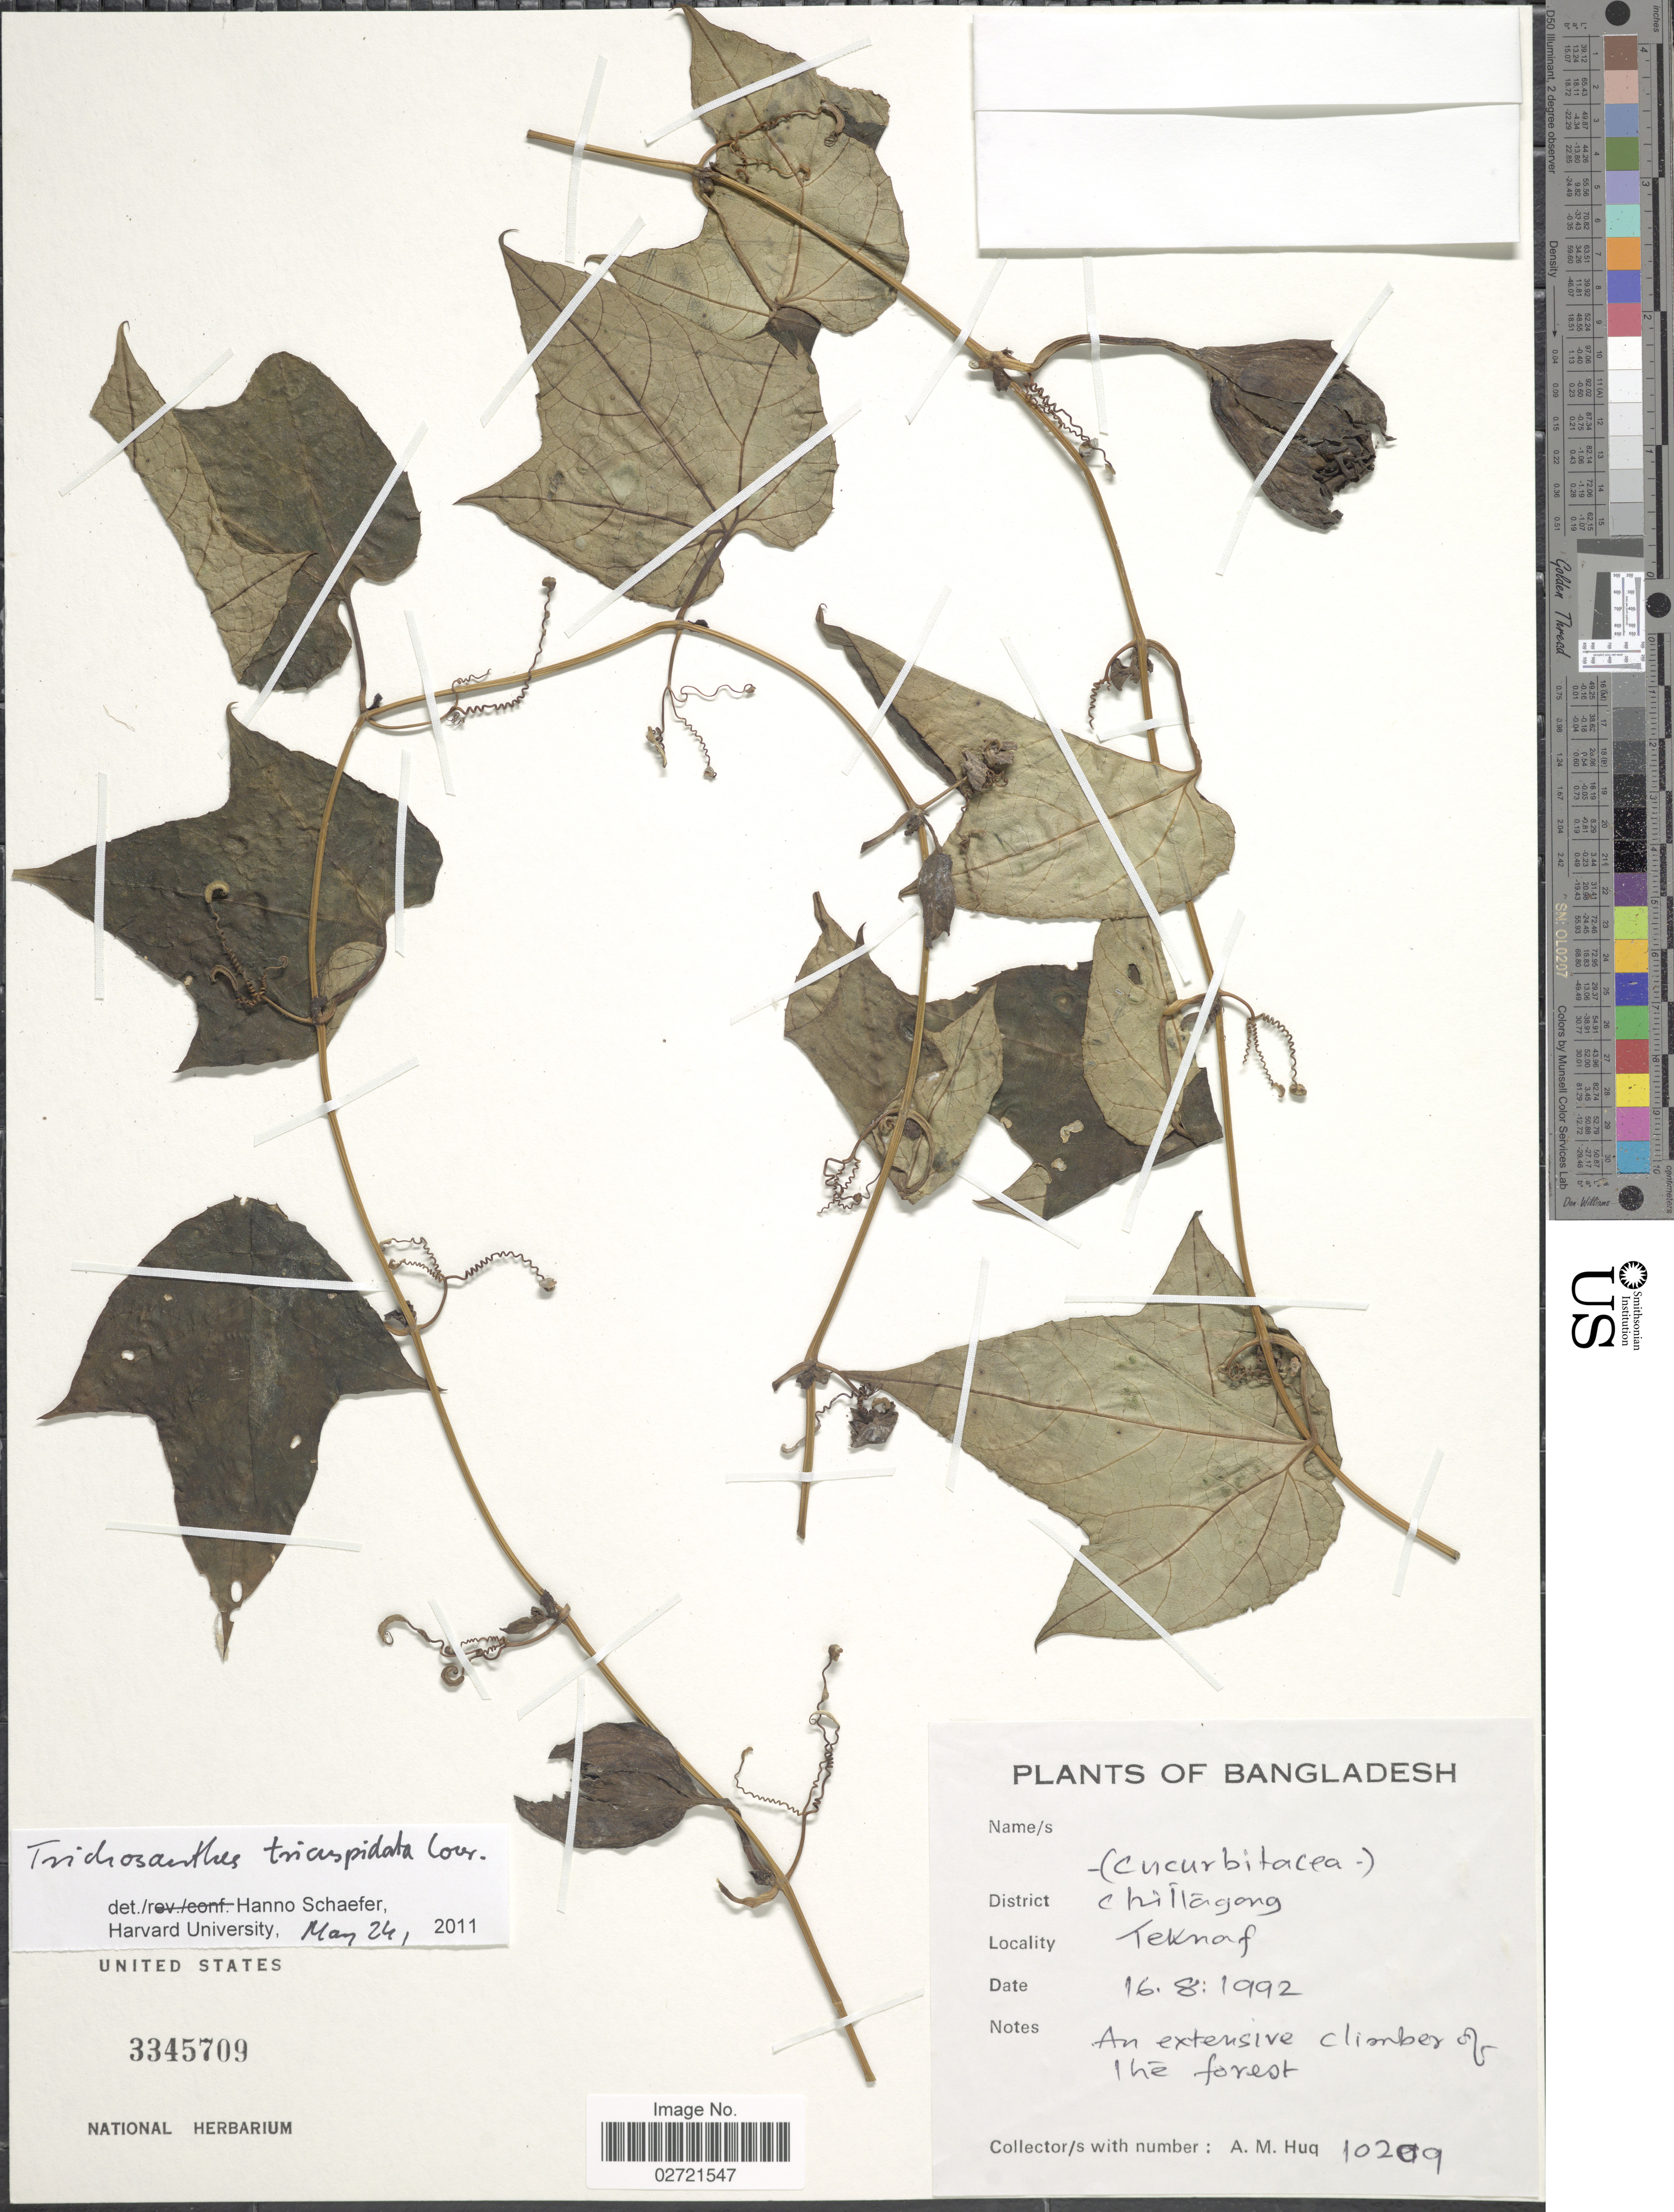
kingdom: Plantae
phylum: Tracheophyta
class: Magnoliopsida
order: Cucurbitales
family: Cucurbitaceae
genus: Trichosanthes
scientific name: Trichosanthes tricuspidata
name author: Lour.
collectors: A. M. Huq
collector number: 10209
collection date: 1992-08-16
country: Bangladesh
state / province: Chittagong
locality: Teknaf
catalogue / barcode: US 3345709